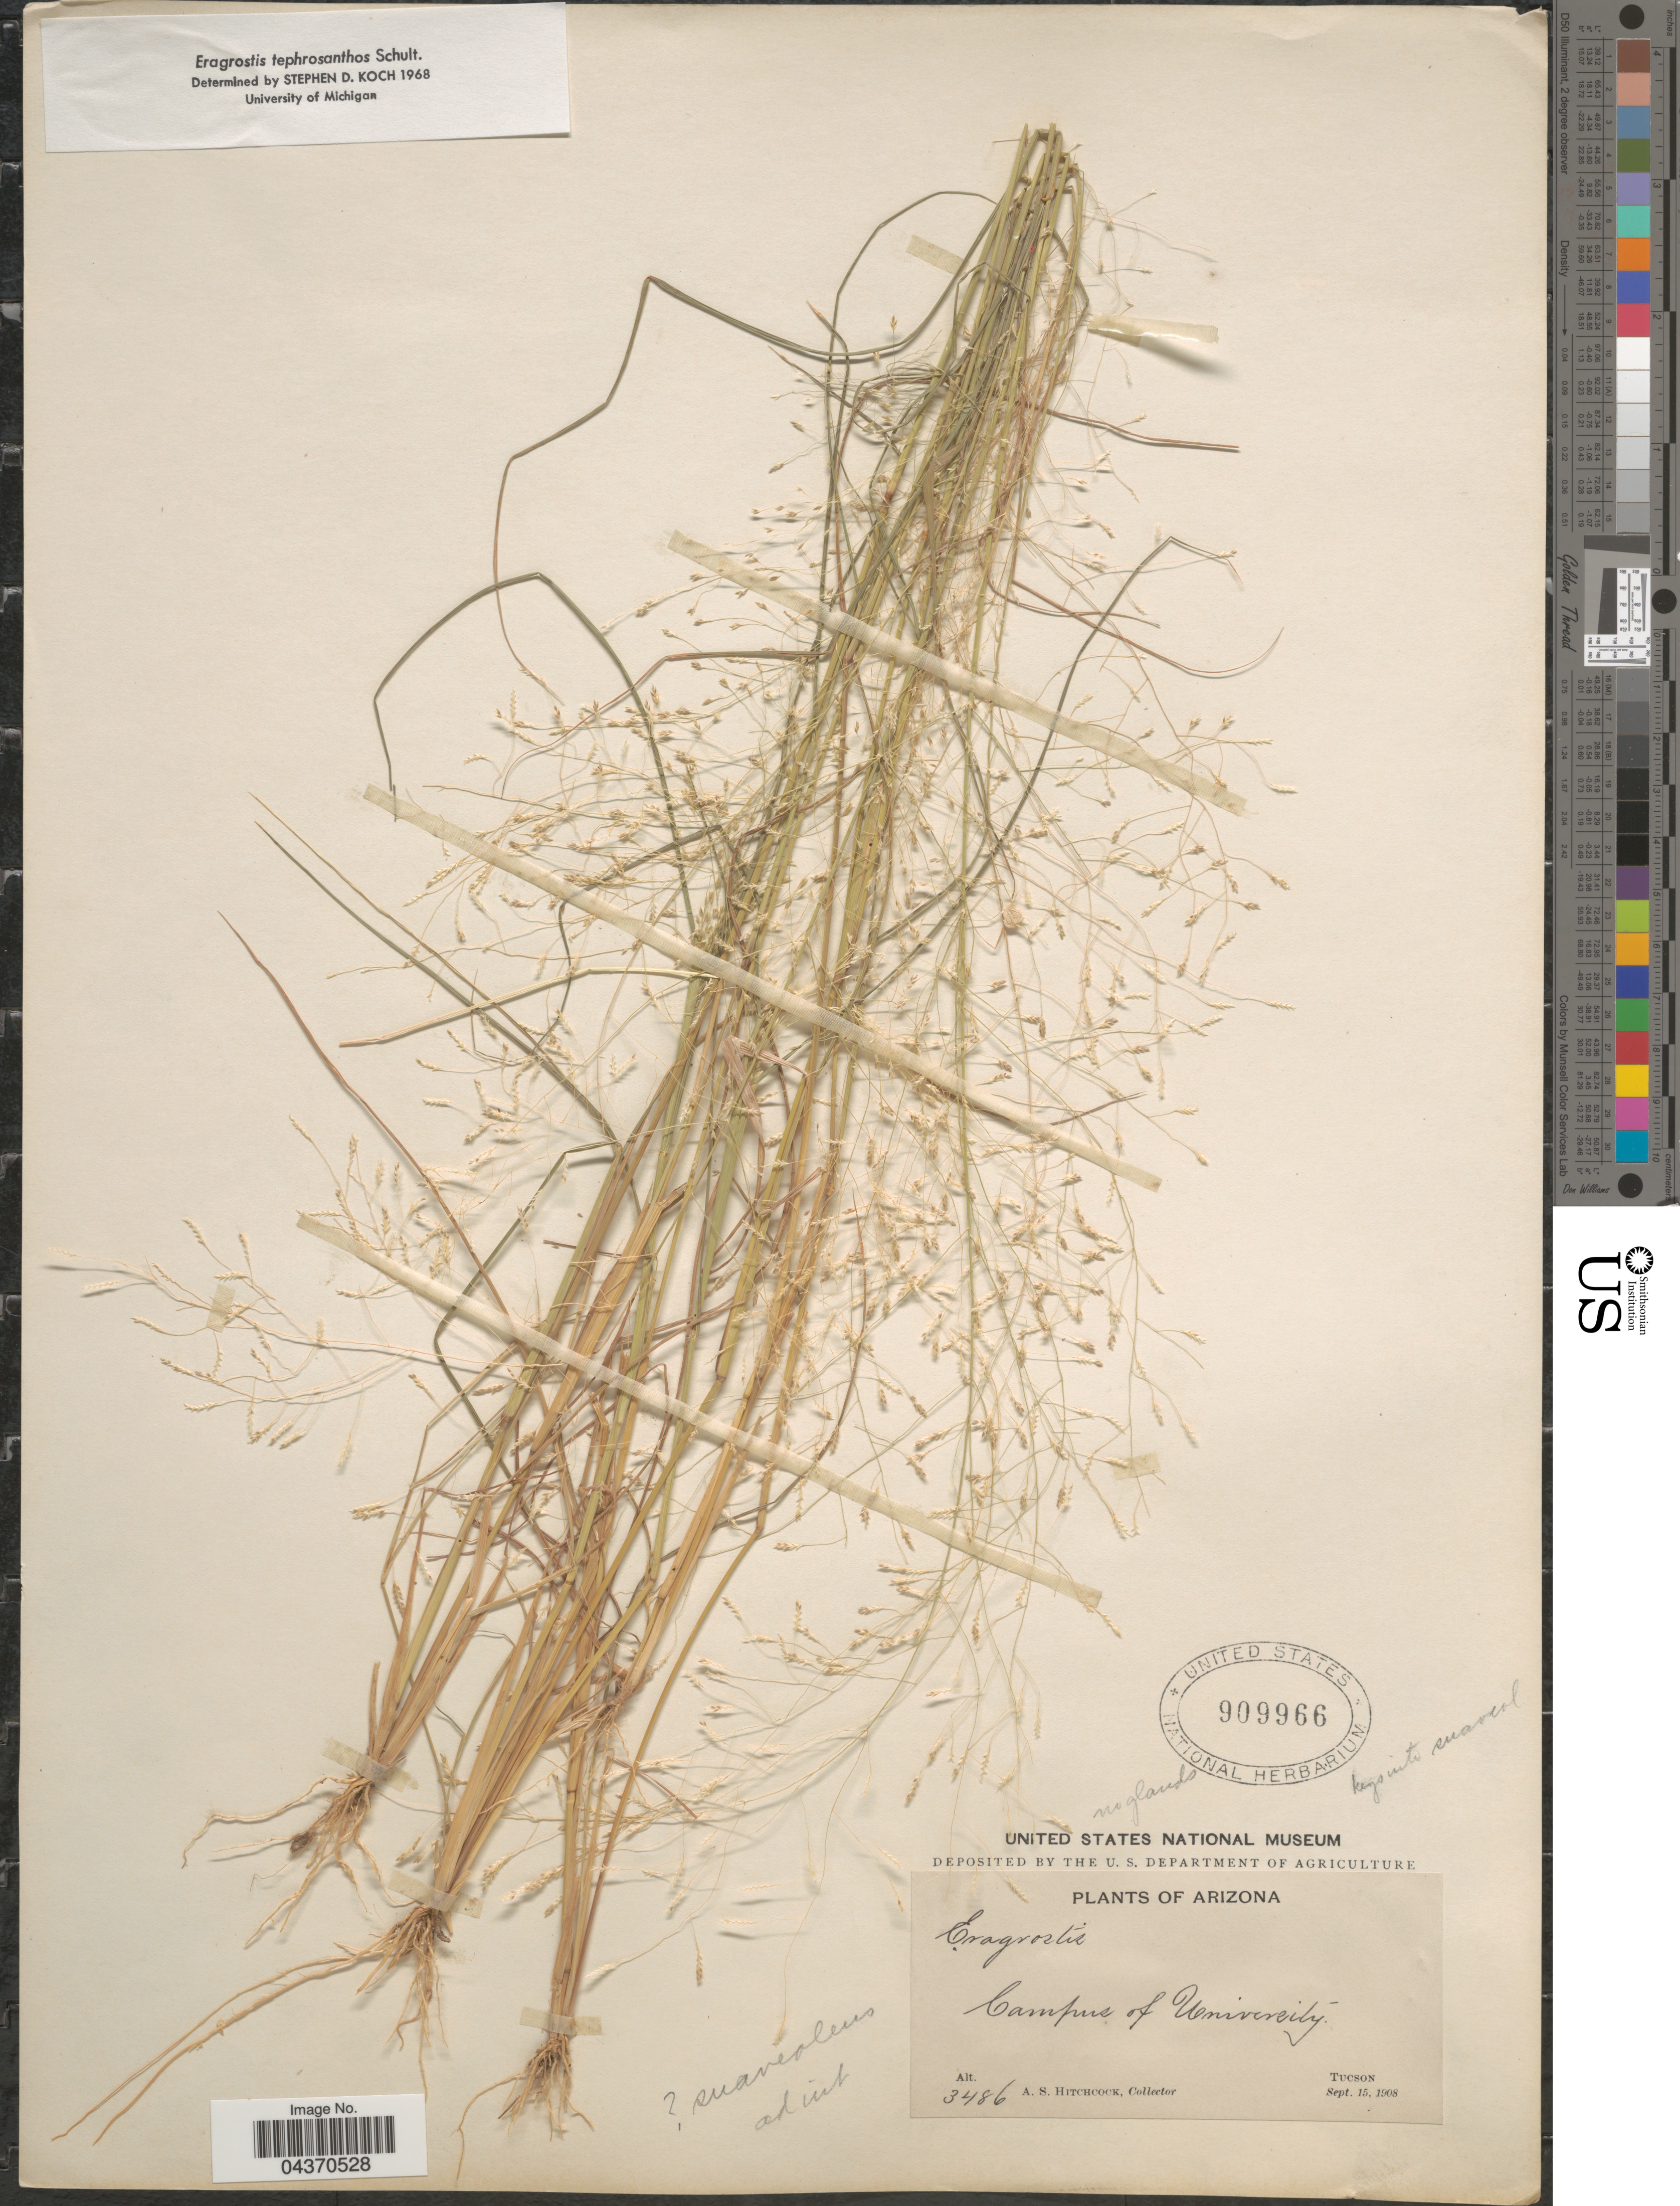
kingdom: Plantae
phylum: Tracheophyta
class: Liliopsida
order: Poales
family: Poaceae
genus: Eragrostis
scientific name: Eragrostis pectinacea var. miserrima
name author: (E. Fourn.) Reeder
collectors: A. S. Hitchcock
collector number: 3486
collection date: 1908-09-15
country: United States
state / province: Arizona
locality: Campus of University. Tucson.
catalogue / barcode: US 909966